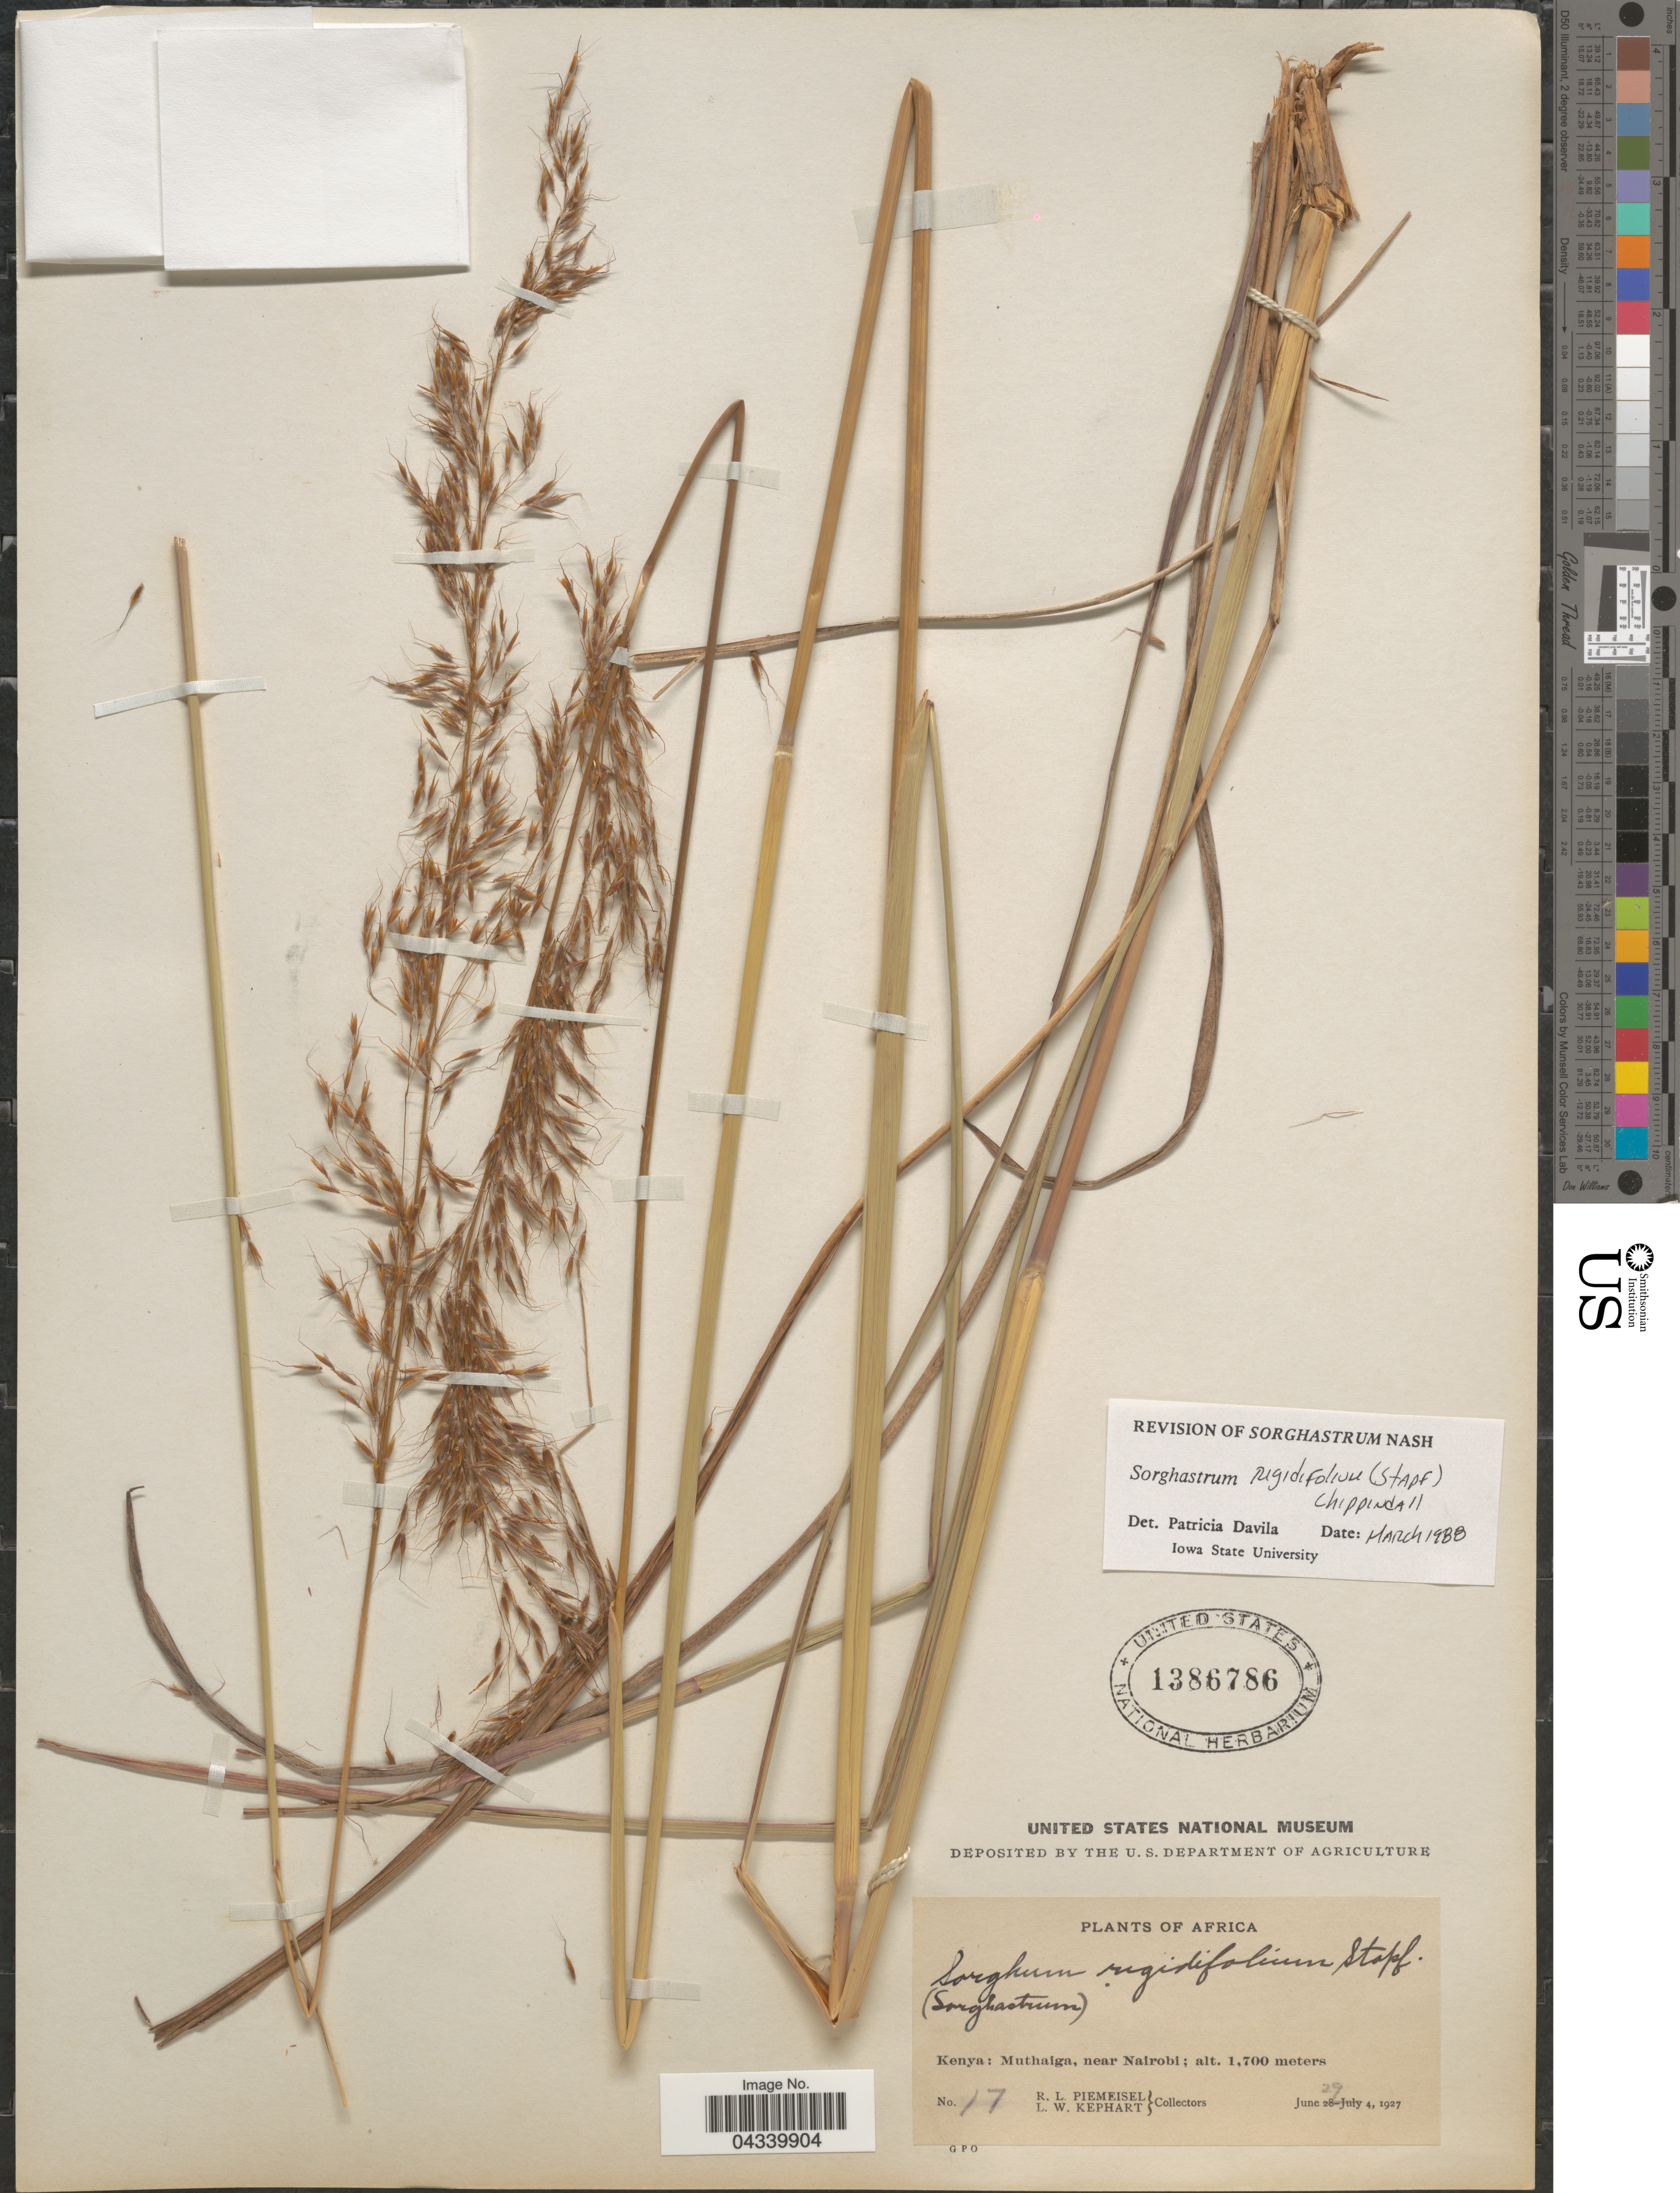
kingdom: Plantae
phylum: Tracheophyta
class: Liliopsida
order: Poales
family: Poaceae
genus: Sorghastrum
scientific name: Sorghastrum stipoides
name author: (Kunth) Nash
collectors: R. L. Piemeisel & L. W. Kephart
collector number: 17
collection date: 1927-06-29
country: Kenya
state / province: Nairobi Area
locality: Muthaiga, near Nairobi.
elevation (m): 1700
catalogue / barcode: US 1386786